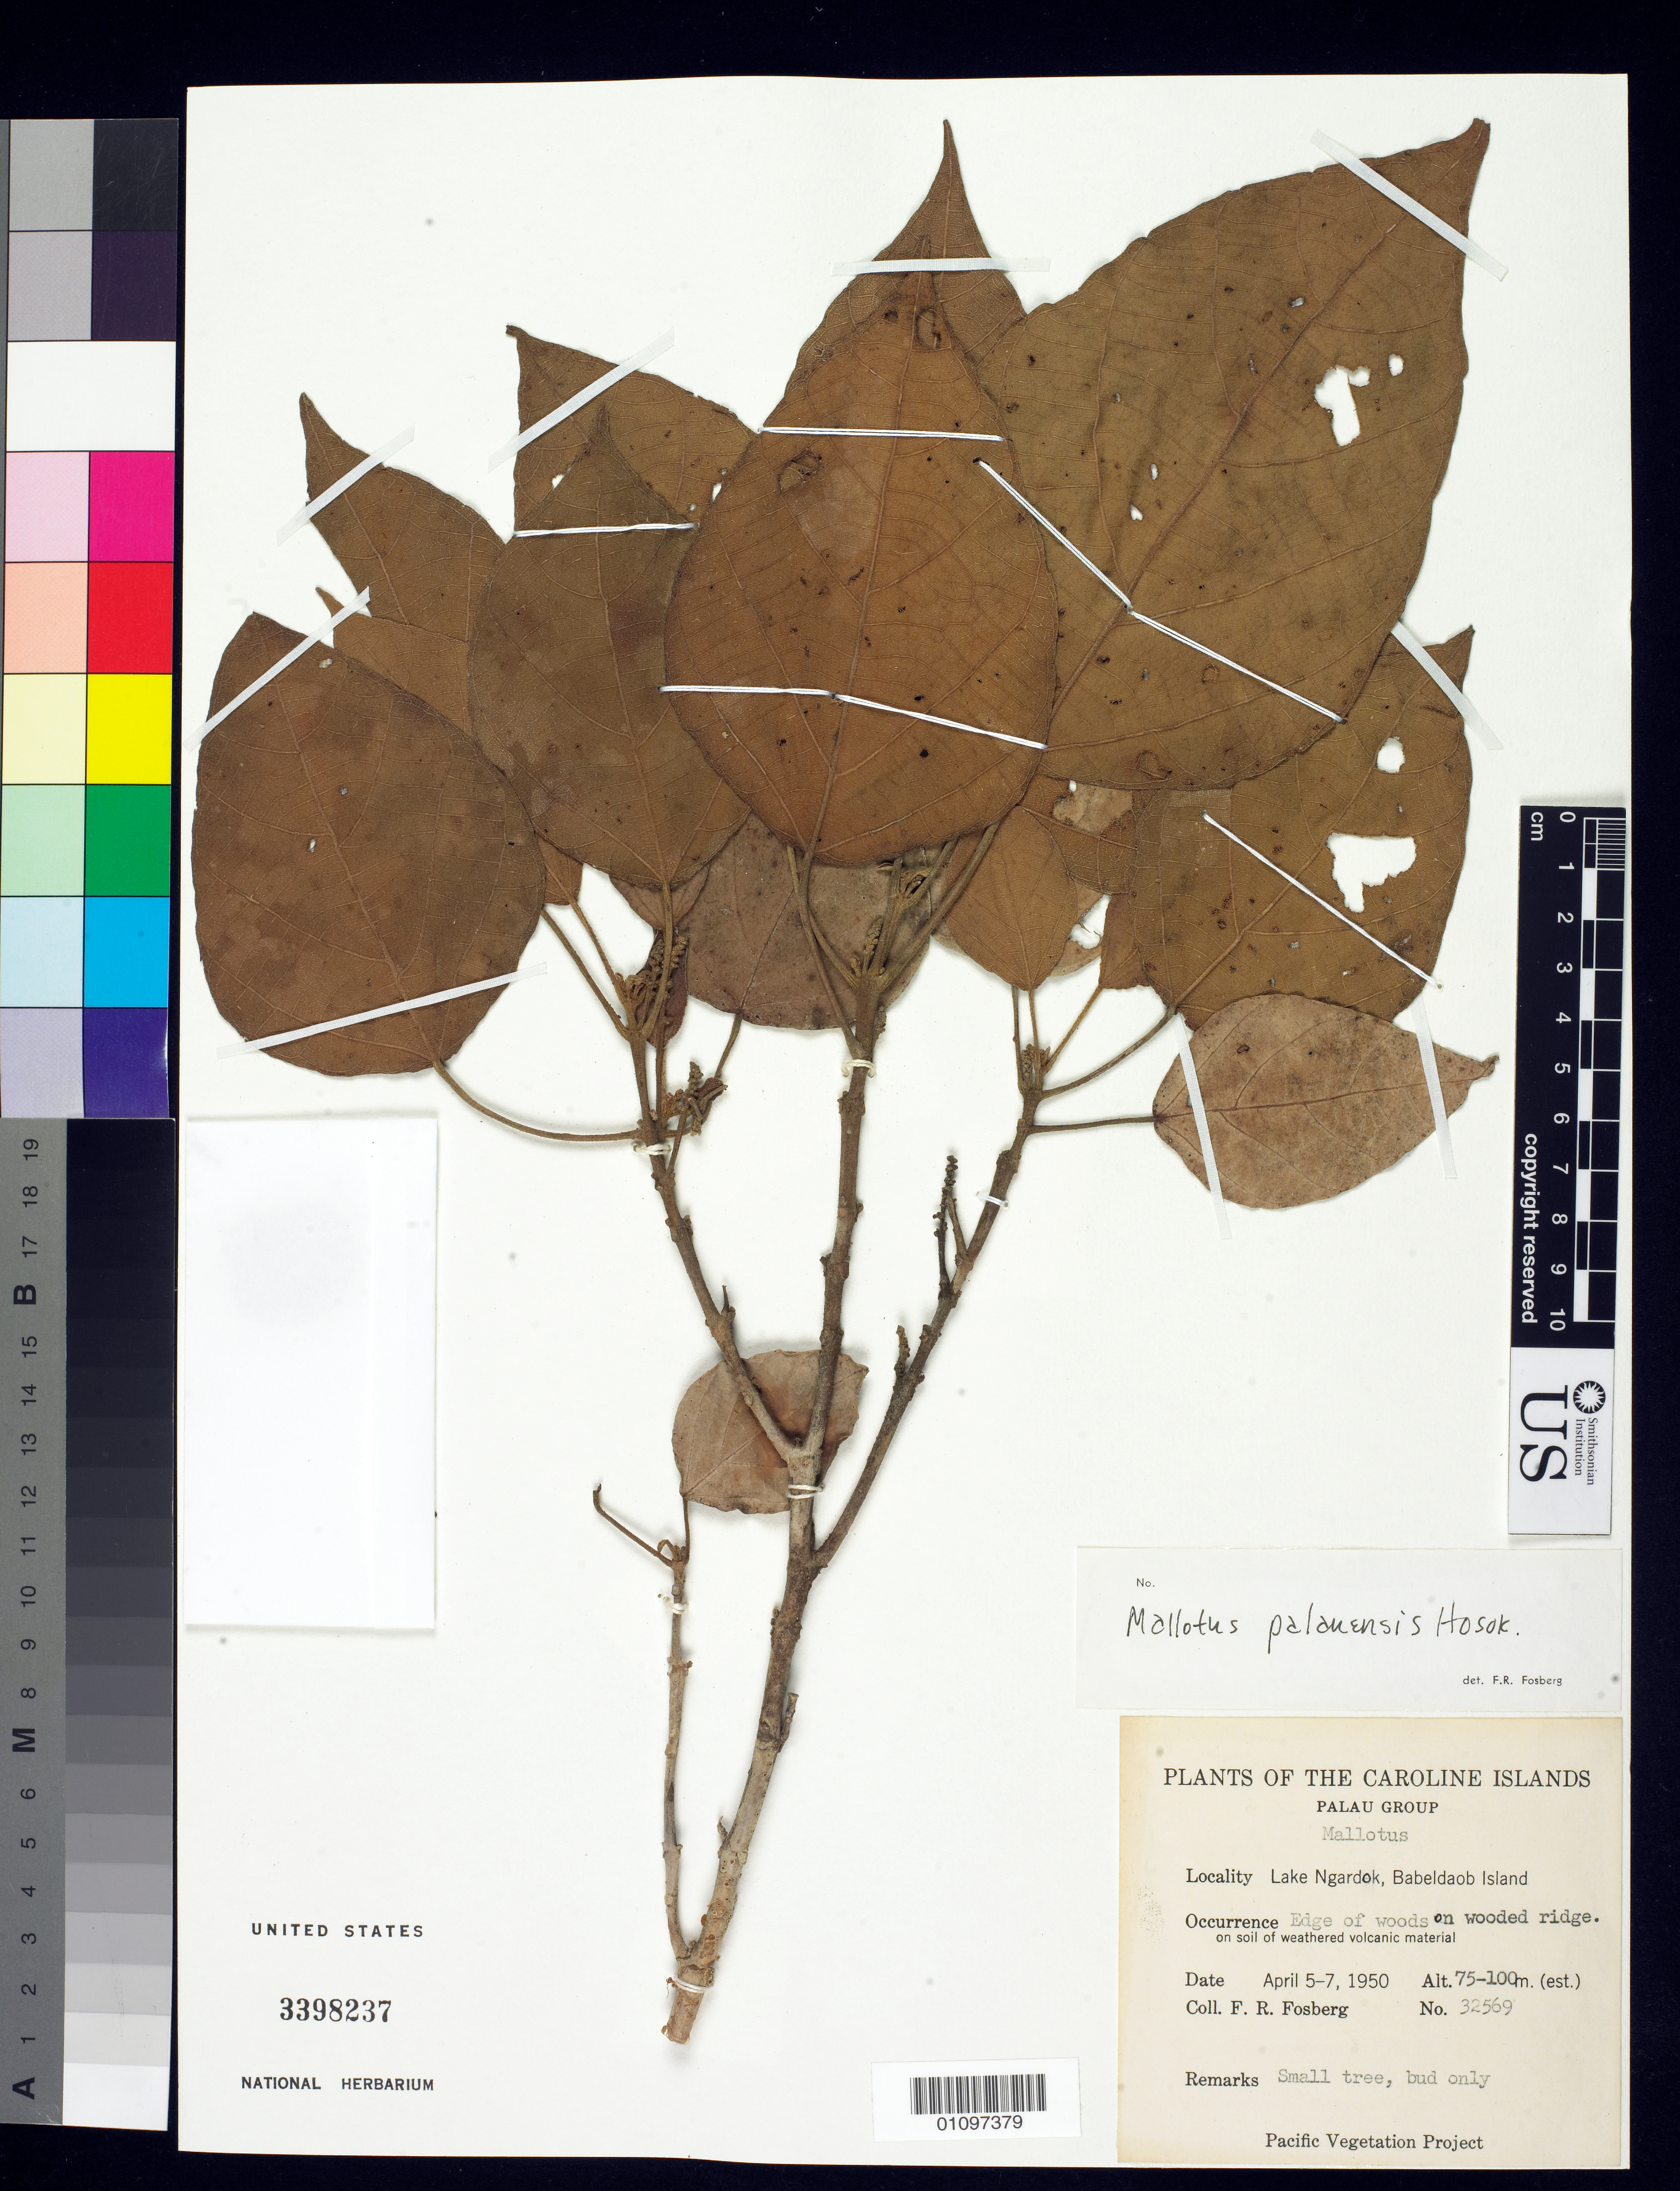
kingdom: Plantae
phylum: Tracheophyta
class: Magnoliopsida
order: Malpighiales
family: Euphorbiaceae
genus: Mallotus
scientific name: Mallotus palauensis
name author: Hosok.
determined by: Fosberg, F. R.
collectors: F. R. Fosberg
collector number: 32569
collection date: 1950-04-05/1950-04-07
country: Palau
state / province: Melekeok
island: Babeldaob [Babelthuap]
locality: Lake Ngardok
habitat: Edge of woods, on wooded ridge.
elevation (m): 25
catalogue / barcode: US 3398237